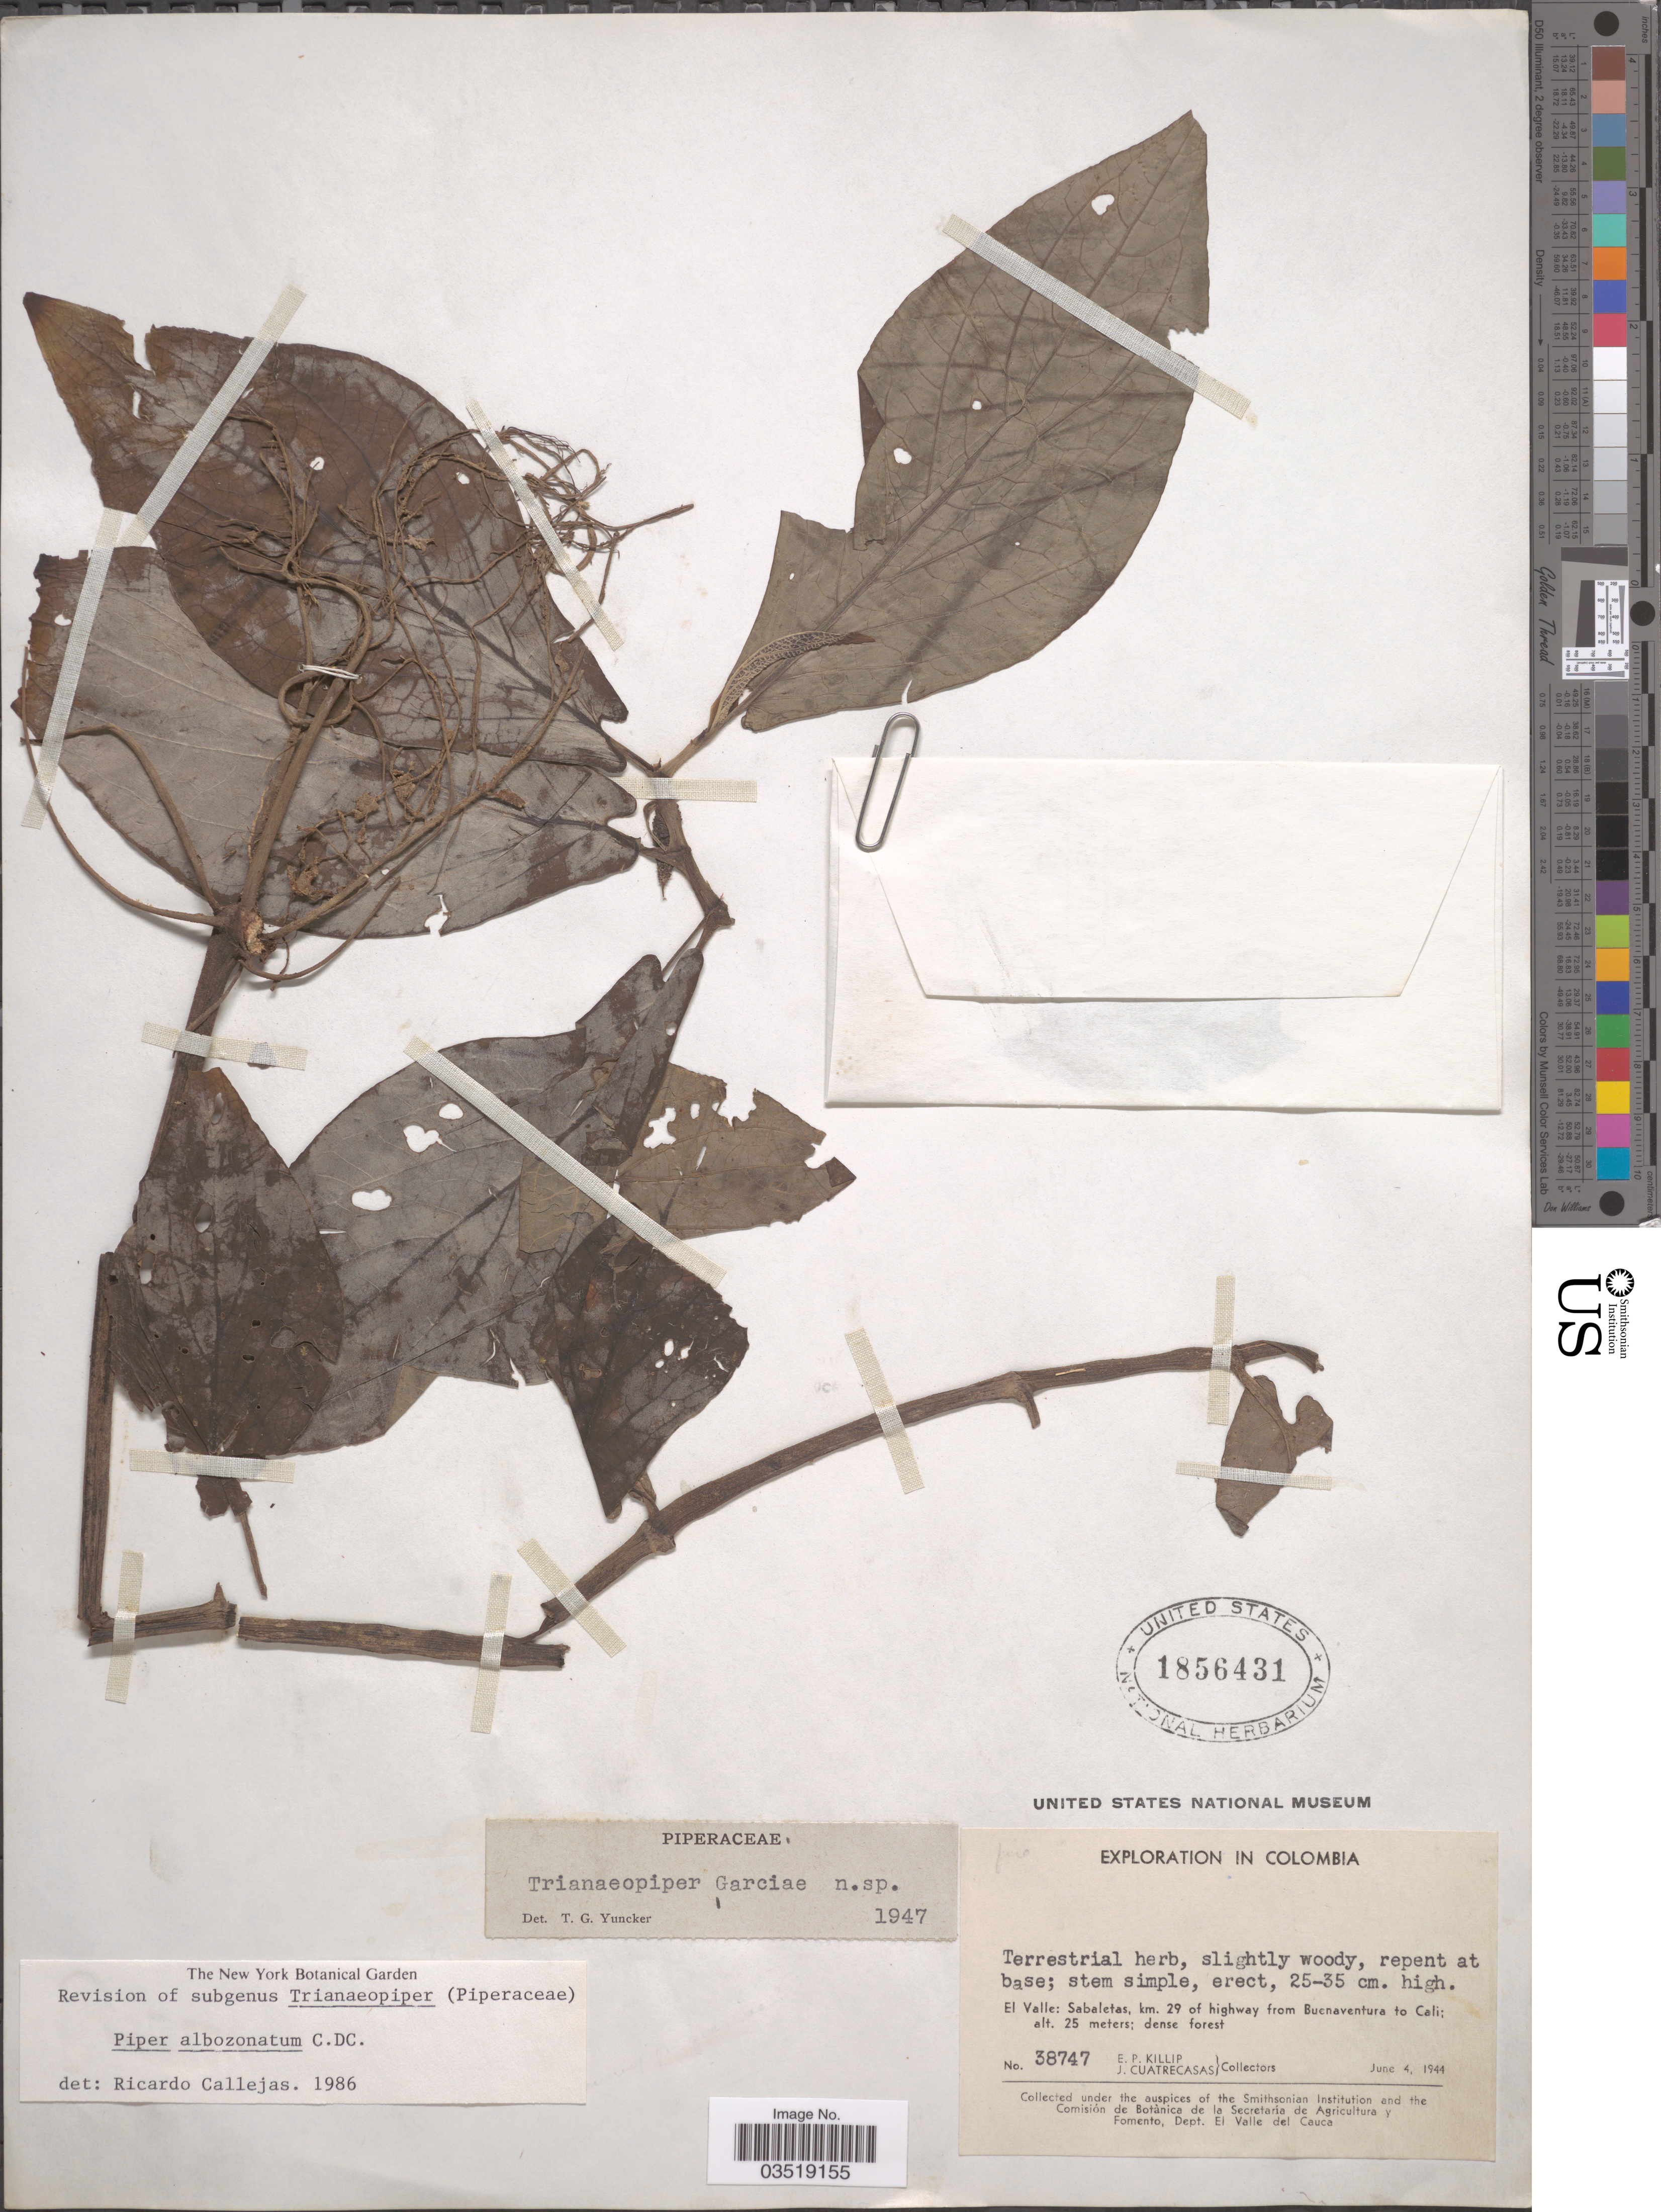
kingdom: Plantae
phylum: Tracheophyta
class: Magnoliopsida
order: Piperales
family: Piperaceae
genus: Piper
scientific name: Piper albozonatum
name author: C. DC.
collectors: E. P. Killip & J. Cuatrecasas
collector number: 38747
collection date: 1944-06-04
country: Colombia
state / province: Valle del Cauca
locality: El Valle: Sabaletas, km. 29 of highway from Buenaventura to Cali.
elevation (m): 25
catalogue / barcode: US 1856431